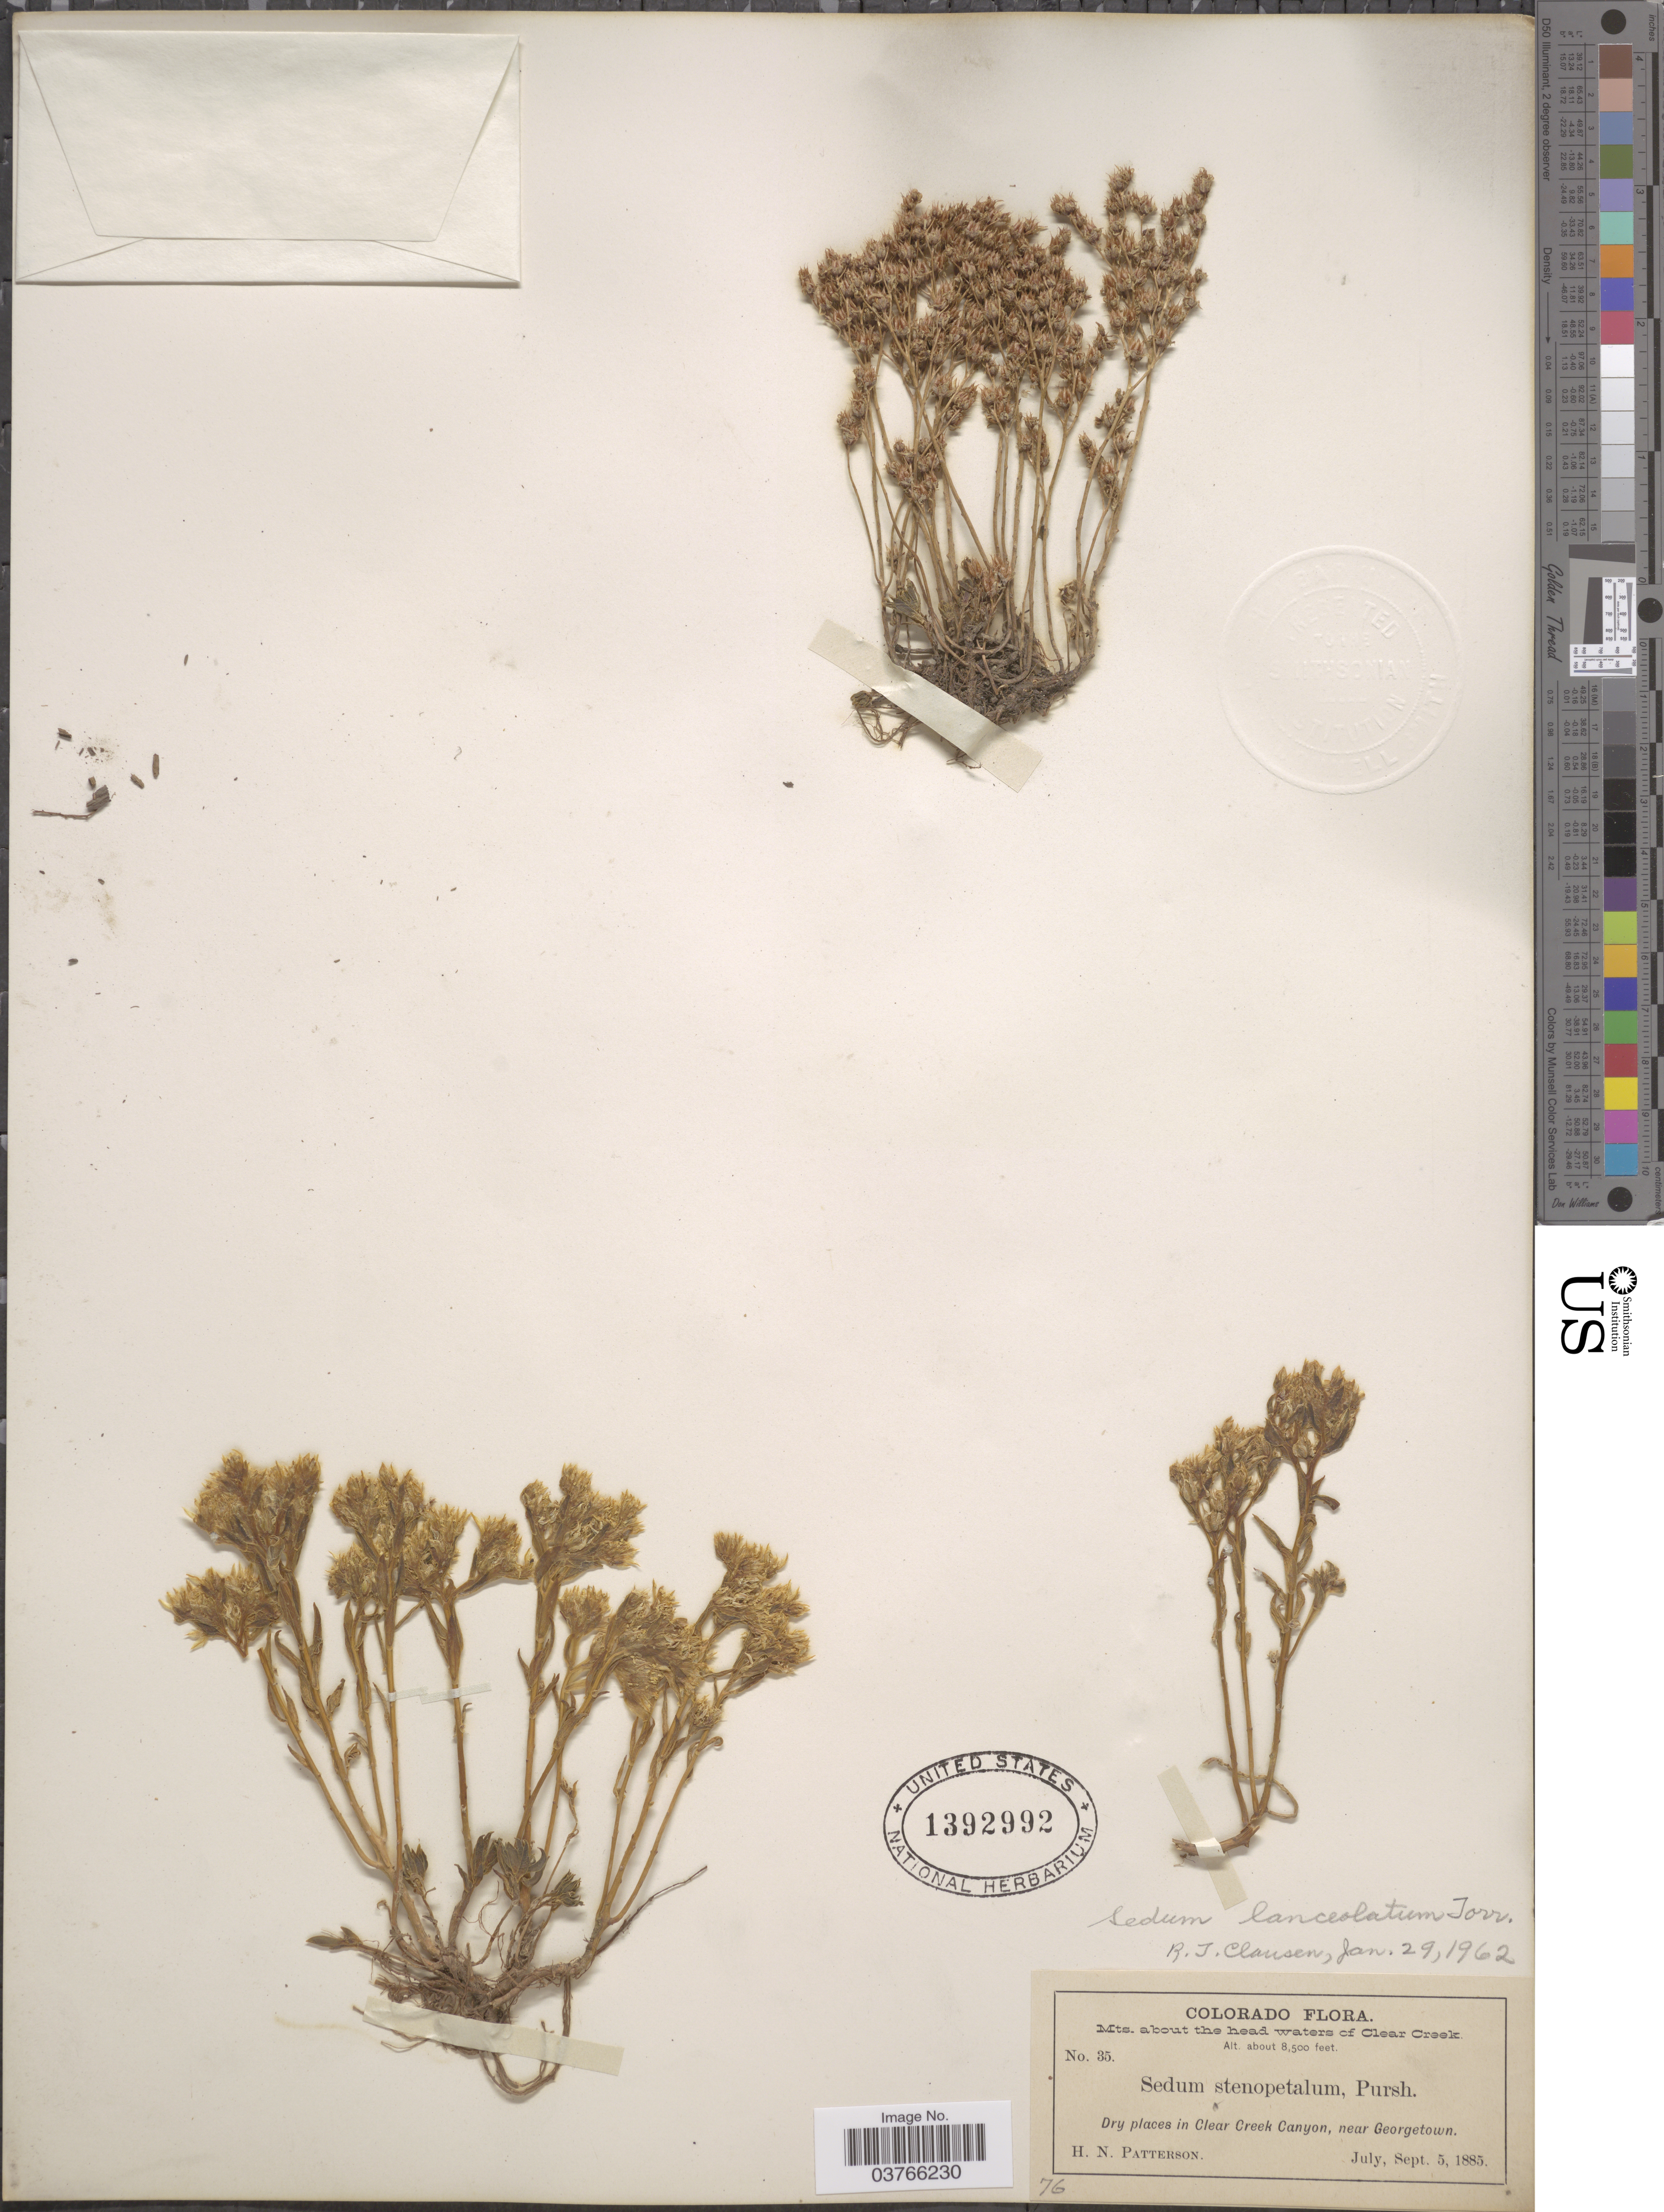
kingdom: Plantae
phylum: Tracheophyta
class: Magnoliopsida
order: Saxifragales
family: Crassulaceae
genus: Sedum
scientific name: Sedum lanceolatum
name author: Torr.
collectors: H. N. Patterson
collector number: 35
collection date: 1885-07/1885-09-05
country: United States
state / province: Colorado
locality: Mts. about the head waters of Clear Creek. Dry places in Clear Creek Canyon, near Georgetown.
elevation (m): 2591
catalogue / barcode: US 1392992